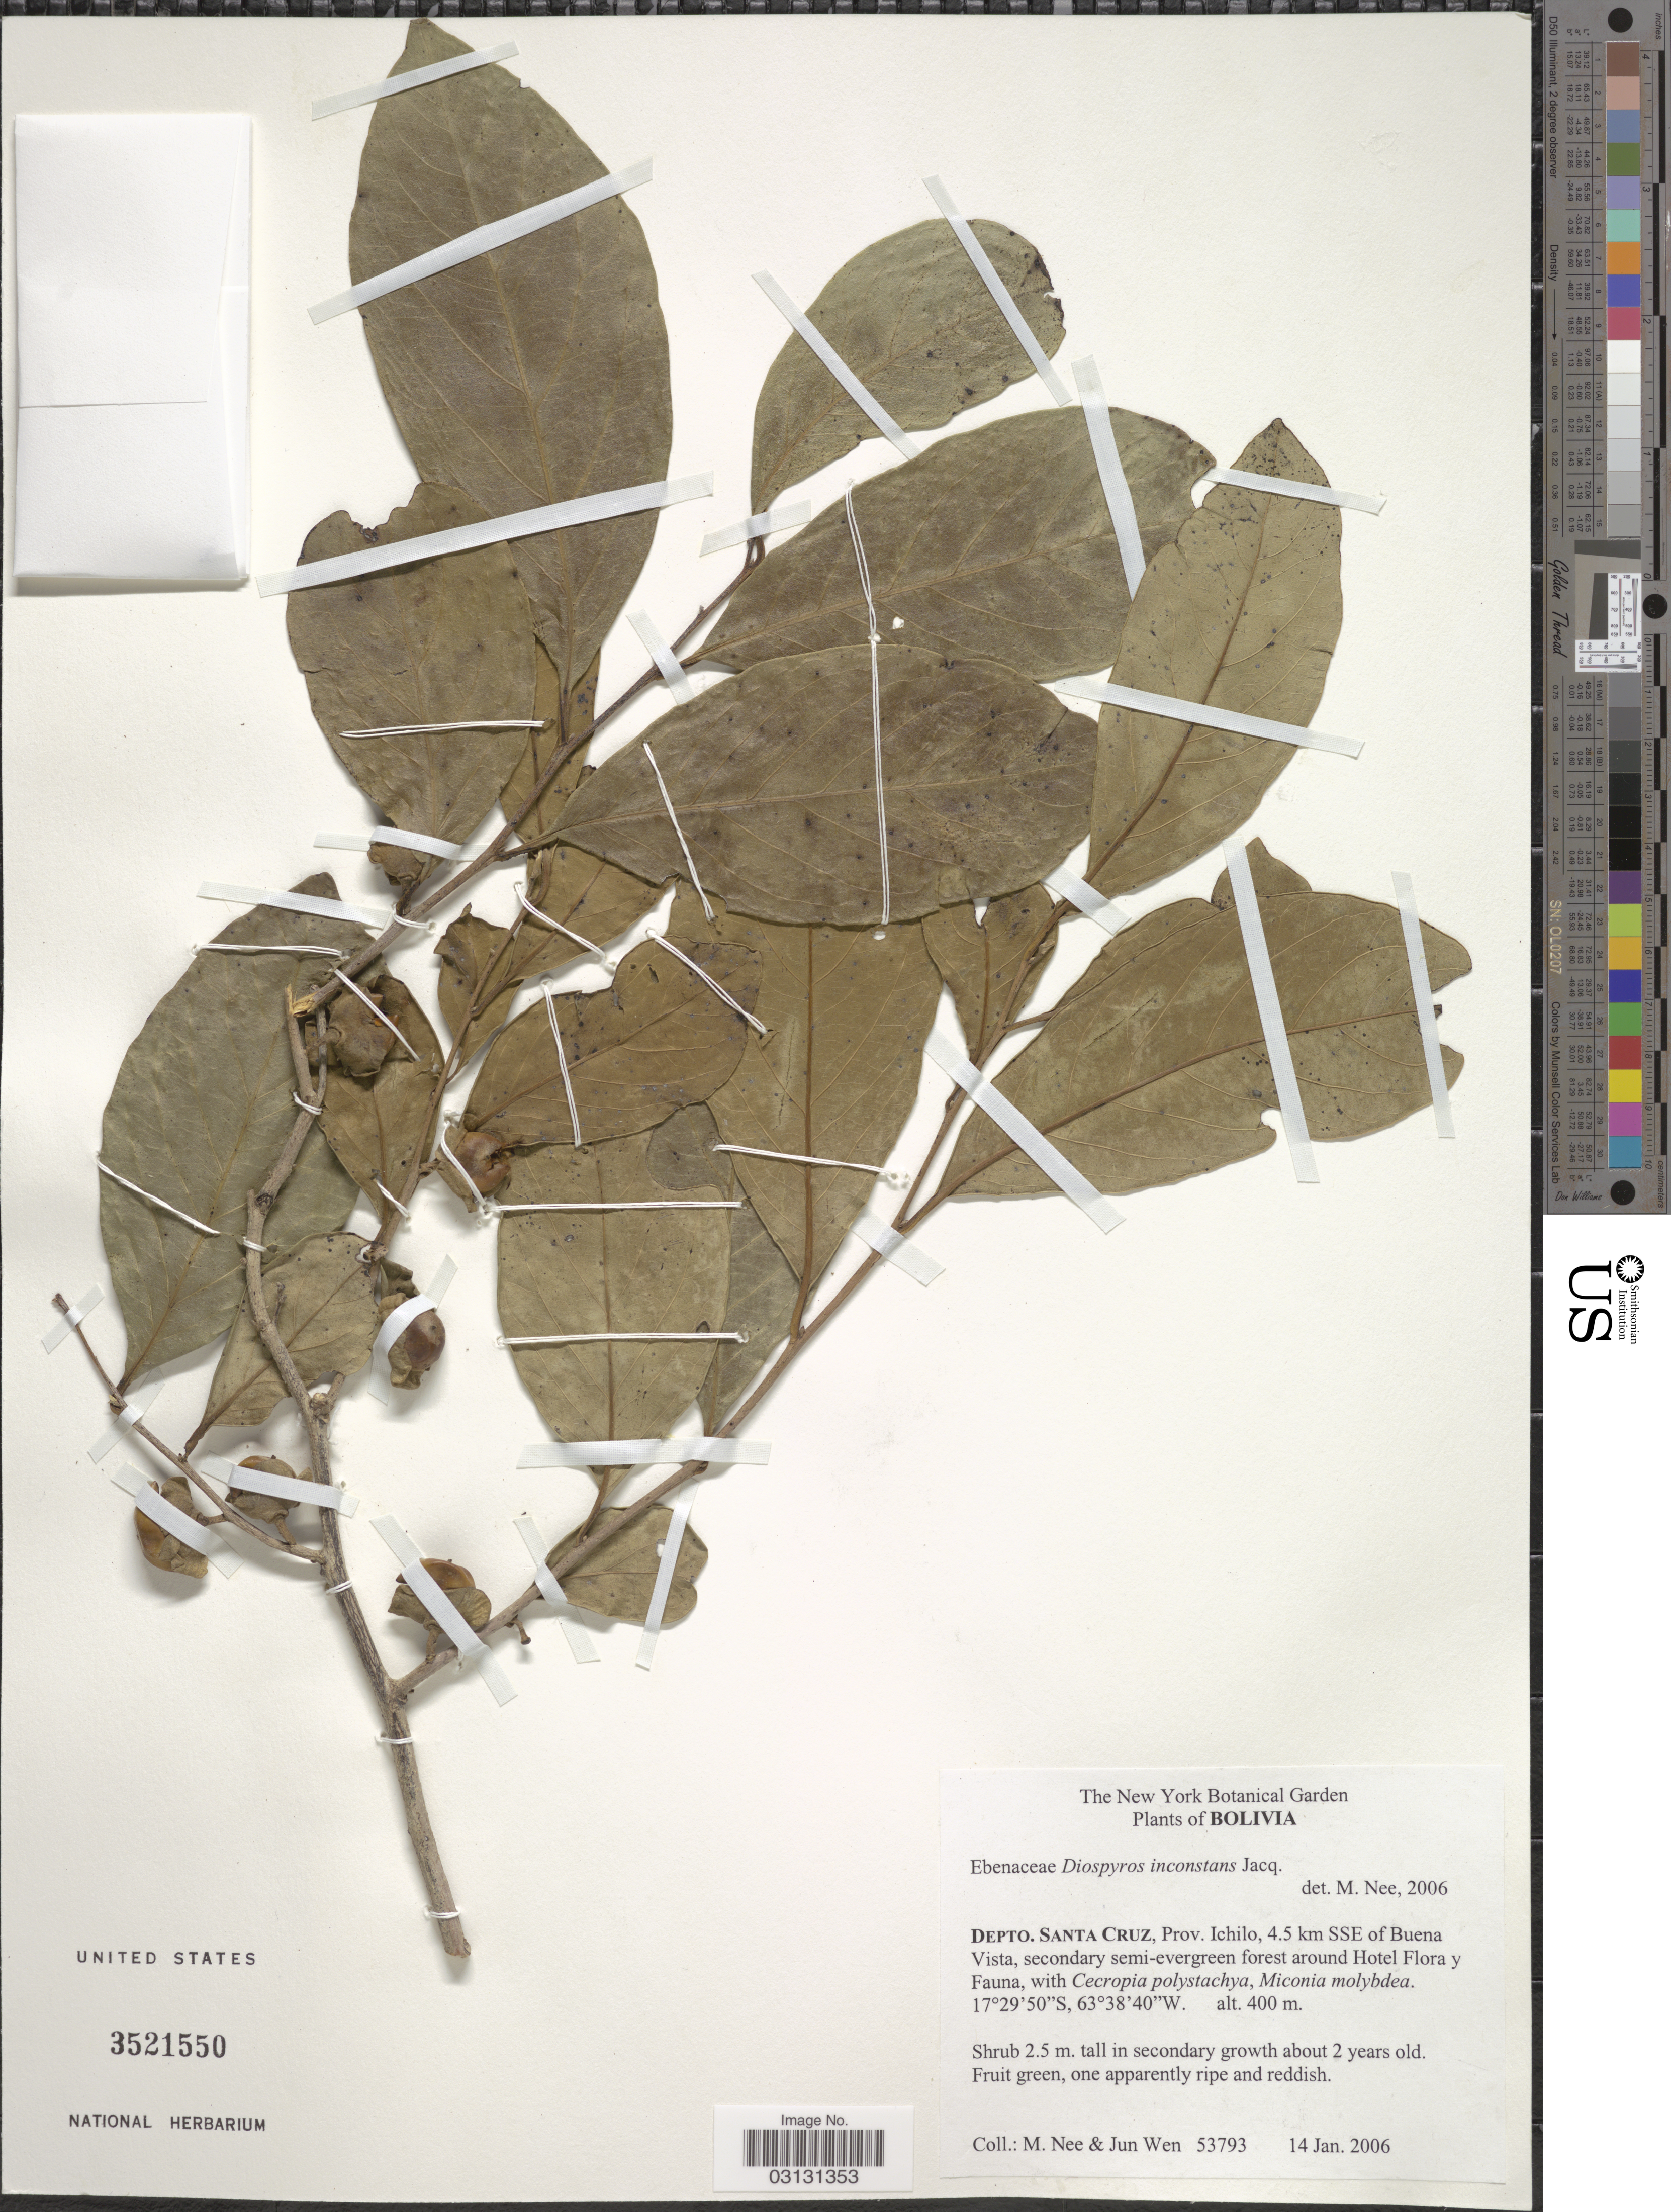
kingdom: Plantae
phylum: Tracheophyta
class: Magnoliopsida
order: Ericales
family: Ebenaceae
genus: Diospyros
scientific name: Diospyros inconstans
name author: Jacq.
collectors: M. Nee & J. Wen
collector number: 53793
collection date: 2006-01-14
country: Bolivia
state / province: Santa Cruz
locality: Depto. Santa Cruz, Prov. Ichilo, 4.5 km SSE of Buena Vista, forest around Hotel Flora y Fauna.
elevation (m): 400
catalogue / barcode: US 3521550